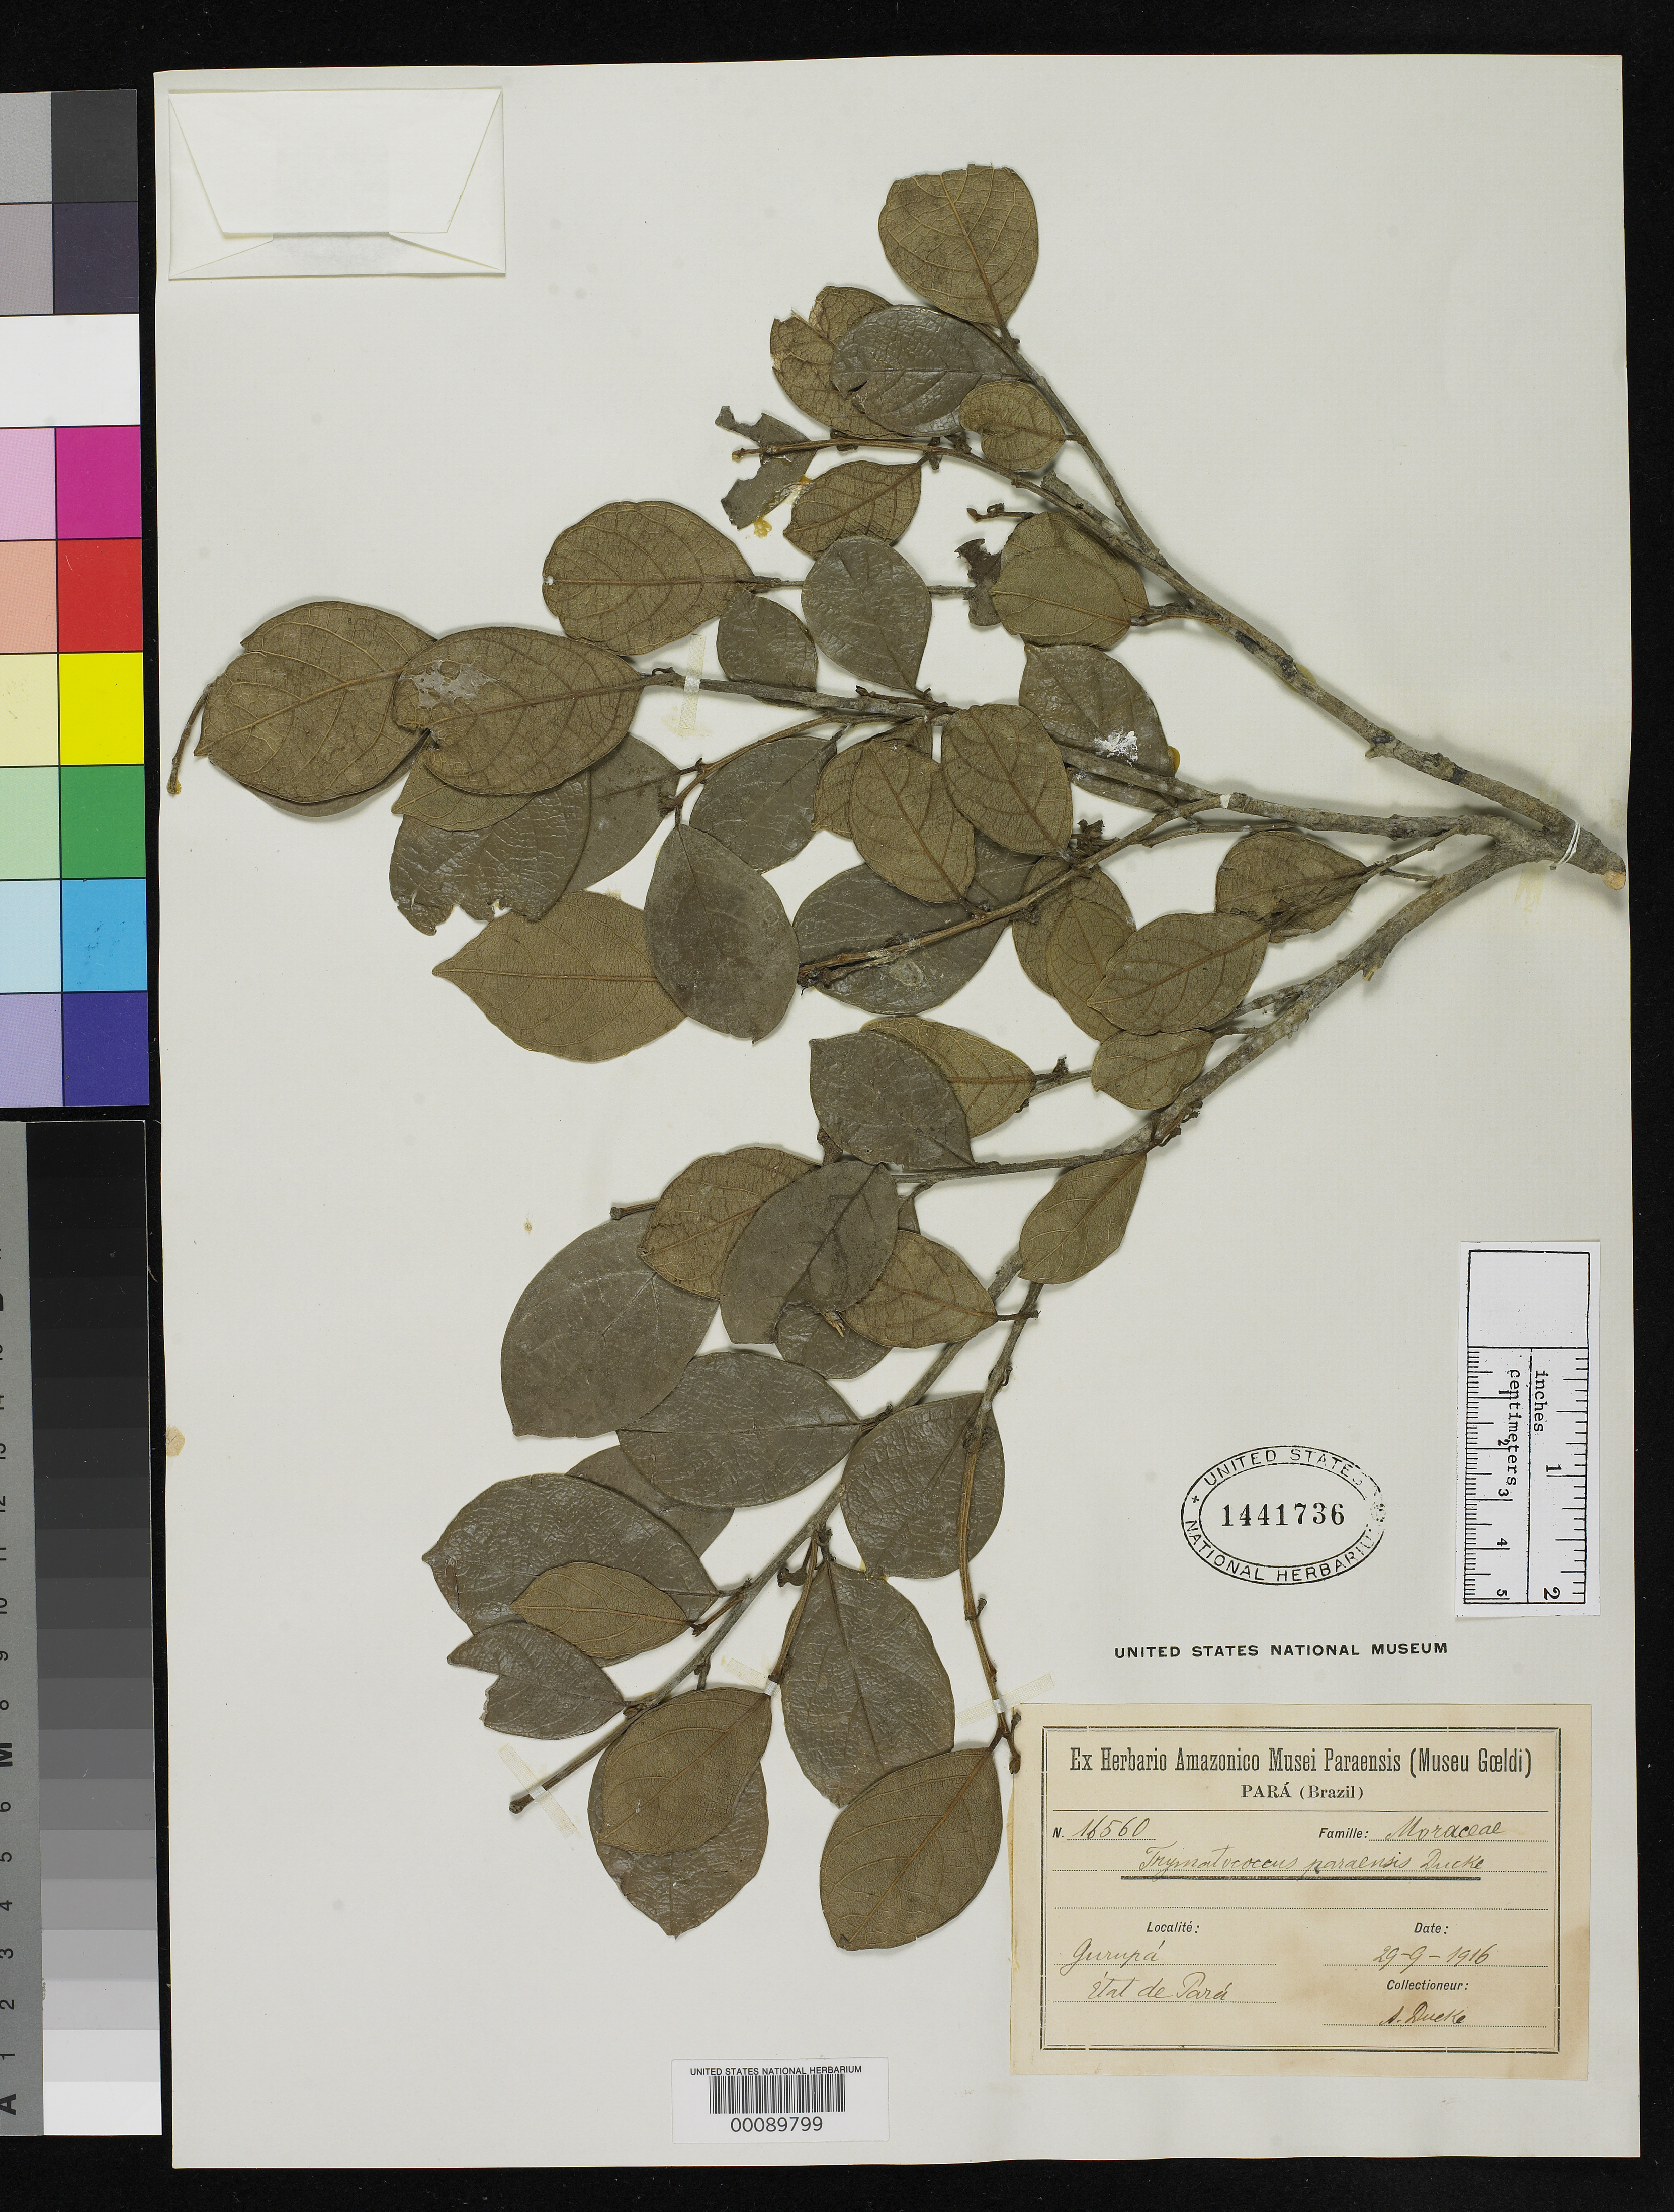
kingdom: Plantae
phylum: Tracheophyta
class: Magnoliopsida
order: Rosales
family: Moraceae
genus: Trymatococcus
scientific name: Trymatococcus paraensis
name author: Ducke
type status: Isotype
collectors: A. Ducke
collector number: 16560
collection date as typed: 29 Sep 1916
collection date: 1916-09-29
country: Brazil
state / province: Pará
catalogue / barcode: US 1441736